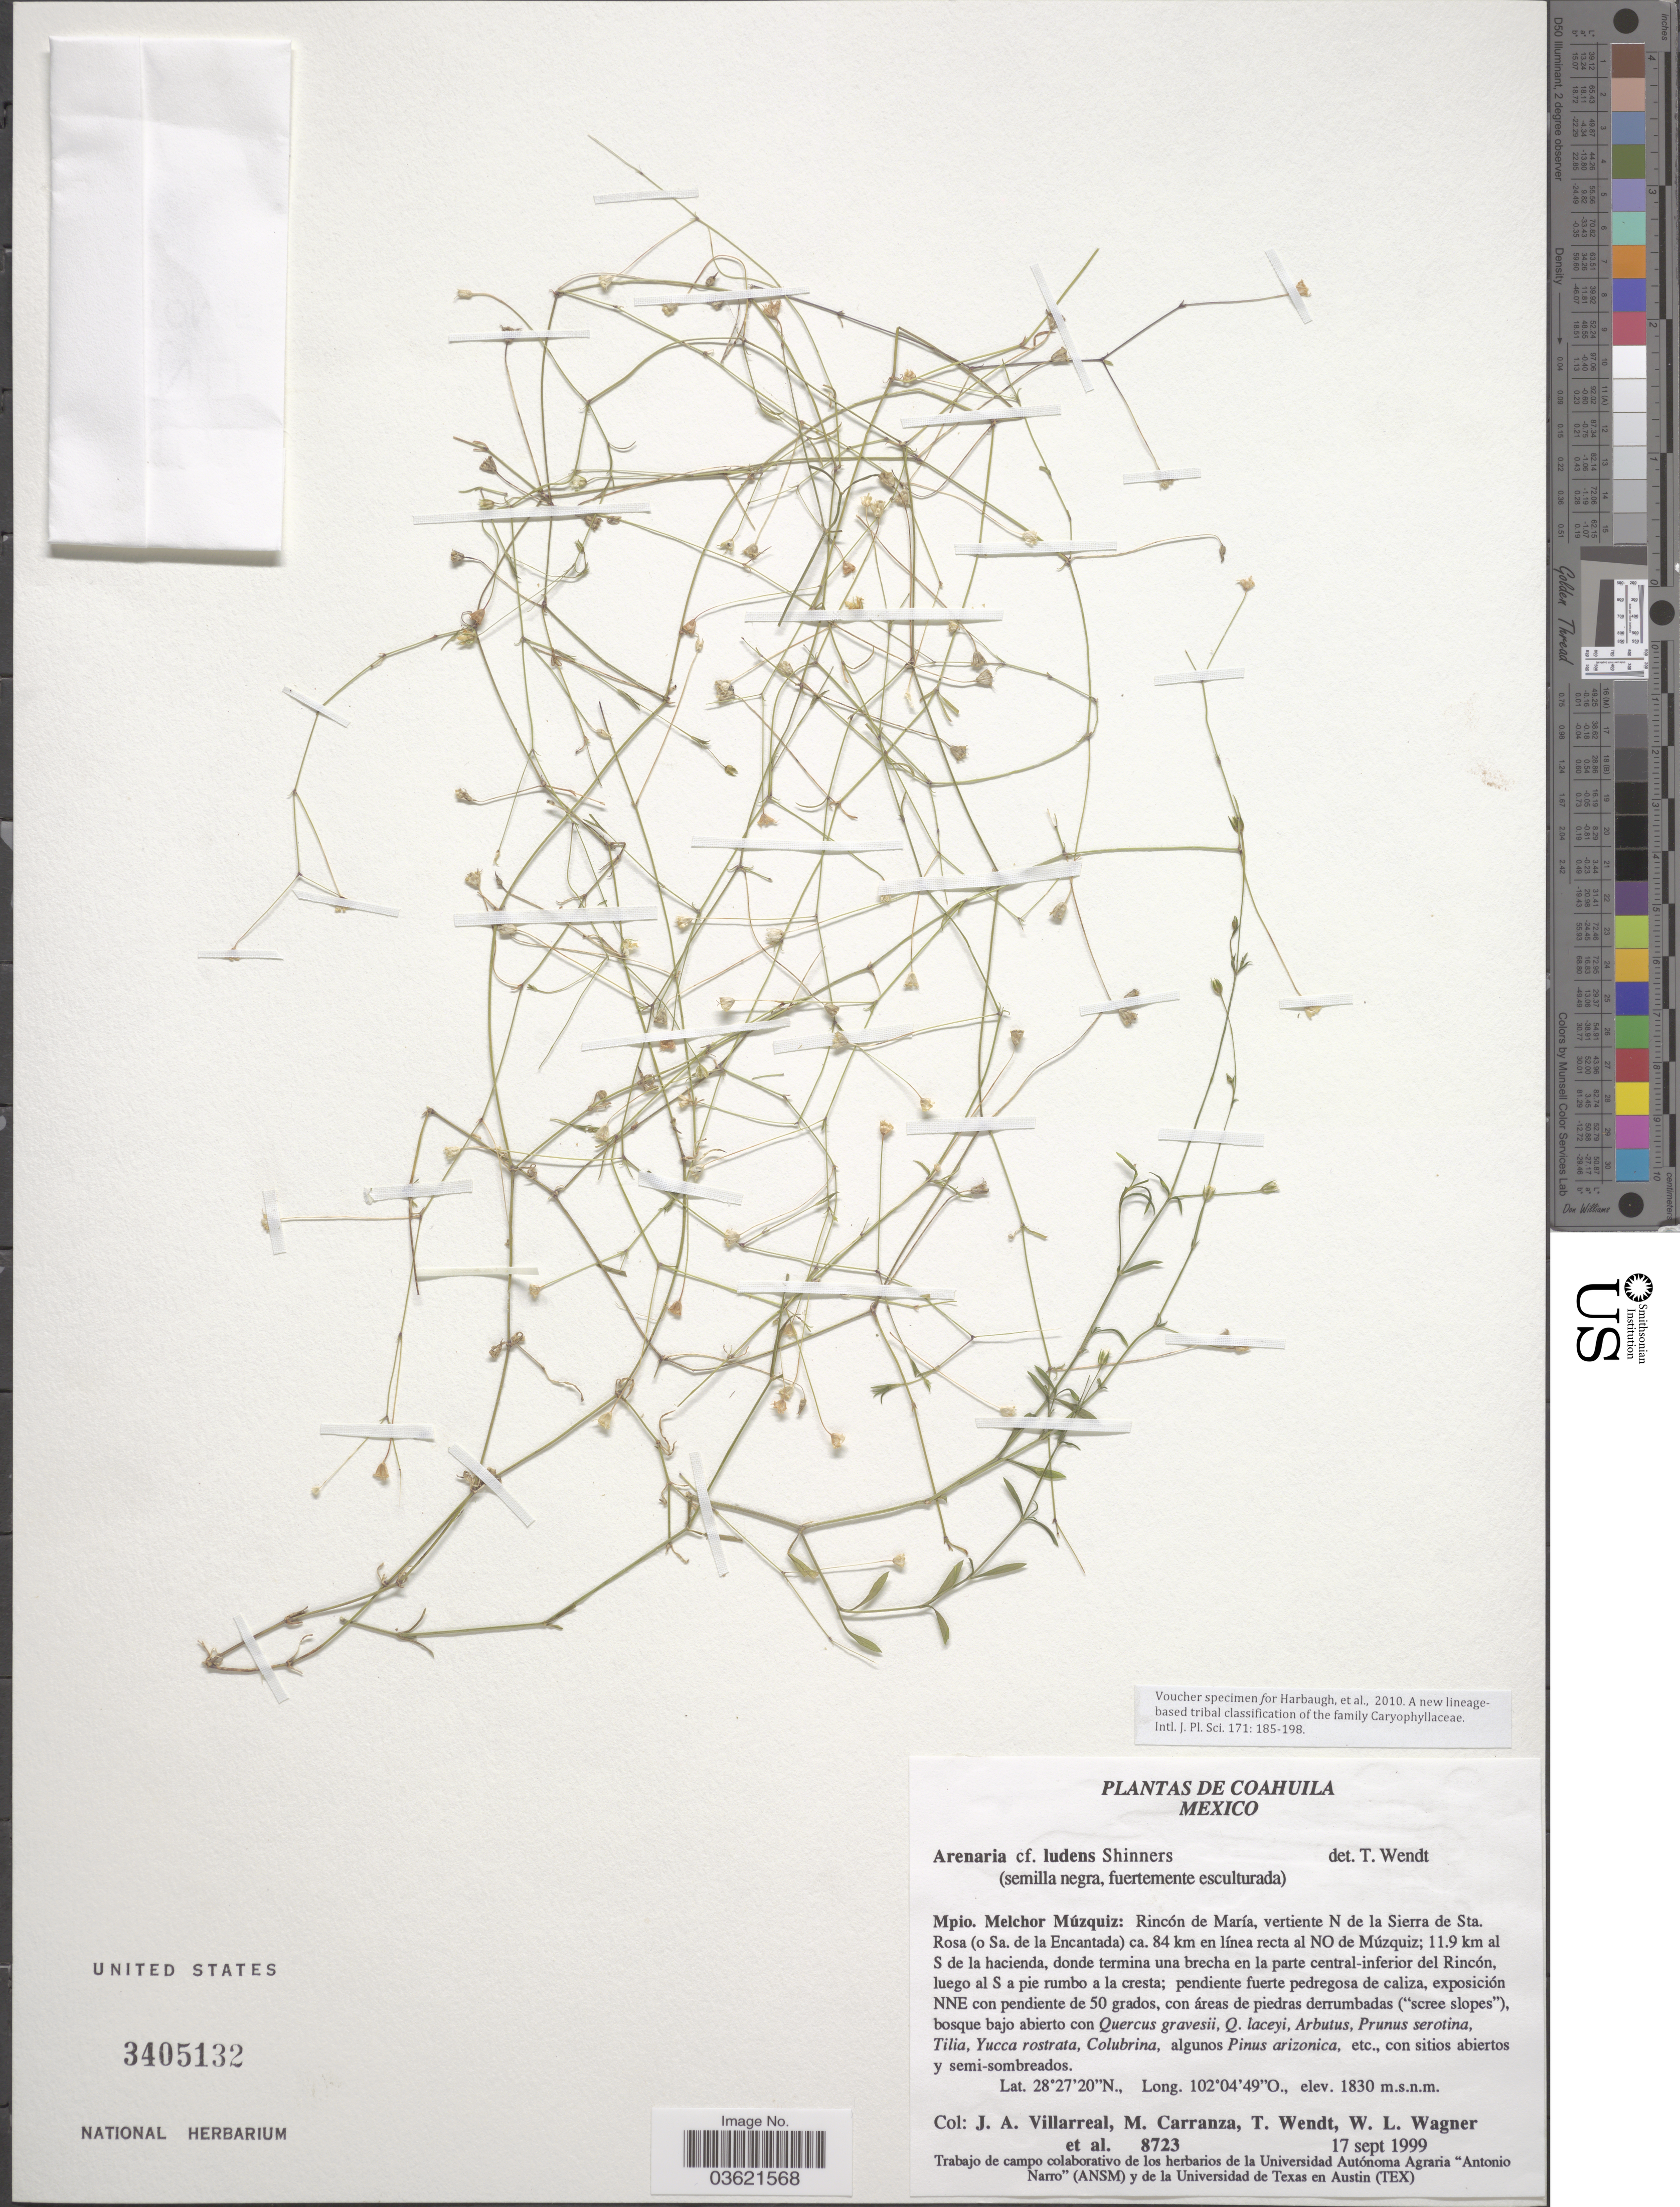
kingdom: Plantae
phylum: Tracheophyta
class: Magnoliopsida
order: Caryophyllales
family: Caryophyllaceae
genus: Arenaria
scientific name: Arenaria ludens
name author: Shinners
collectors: J. Villarreal, M. Carranza, T. L. Wendt, W. L. Wagner & et al.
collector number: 8723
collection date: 1999-09-17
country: Mexico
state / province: Coahuila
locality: Mpio. Melchor Múzquiz: Rincón de María, vertiente N de la Sierra de Sta. Rosa (o Sa. de la Encantada) ca. 84 km en línea recta al NO de Múzquiz; 11.9 km al S de la Hacienda, donde termina una brecha en la parte central-inferior del Rincón.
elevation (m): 1830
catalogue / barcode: US 3405132